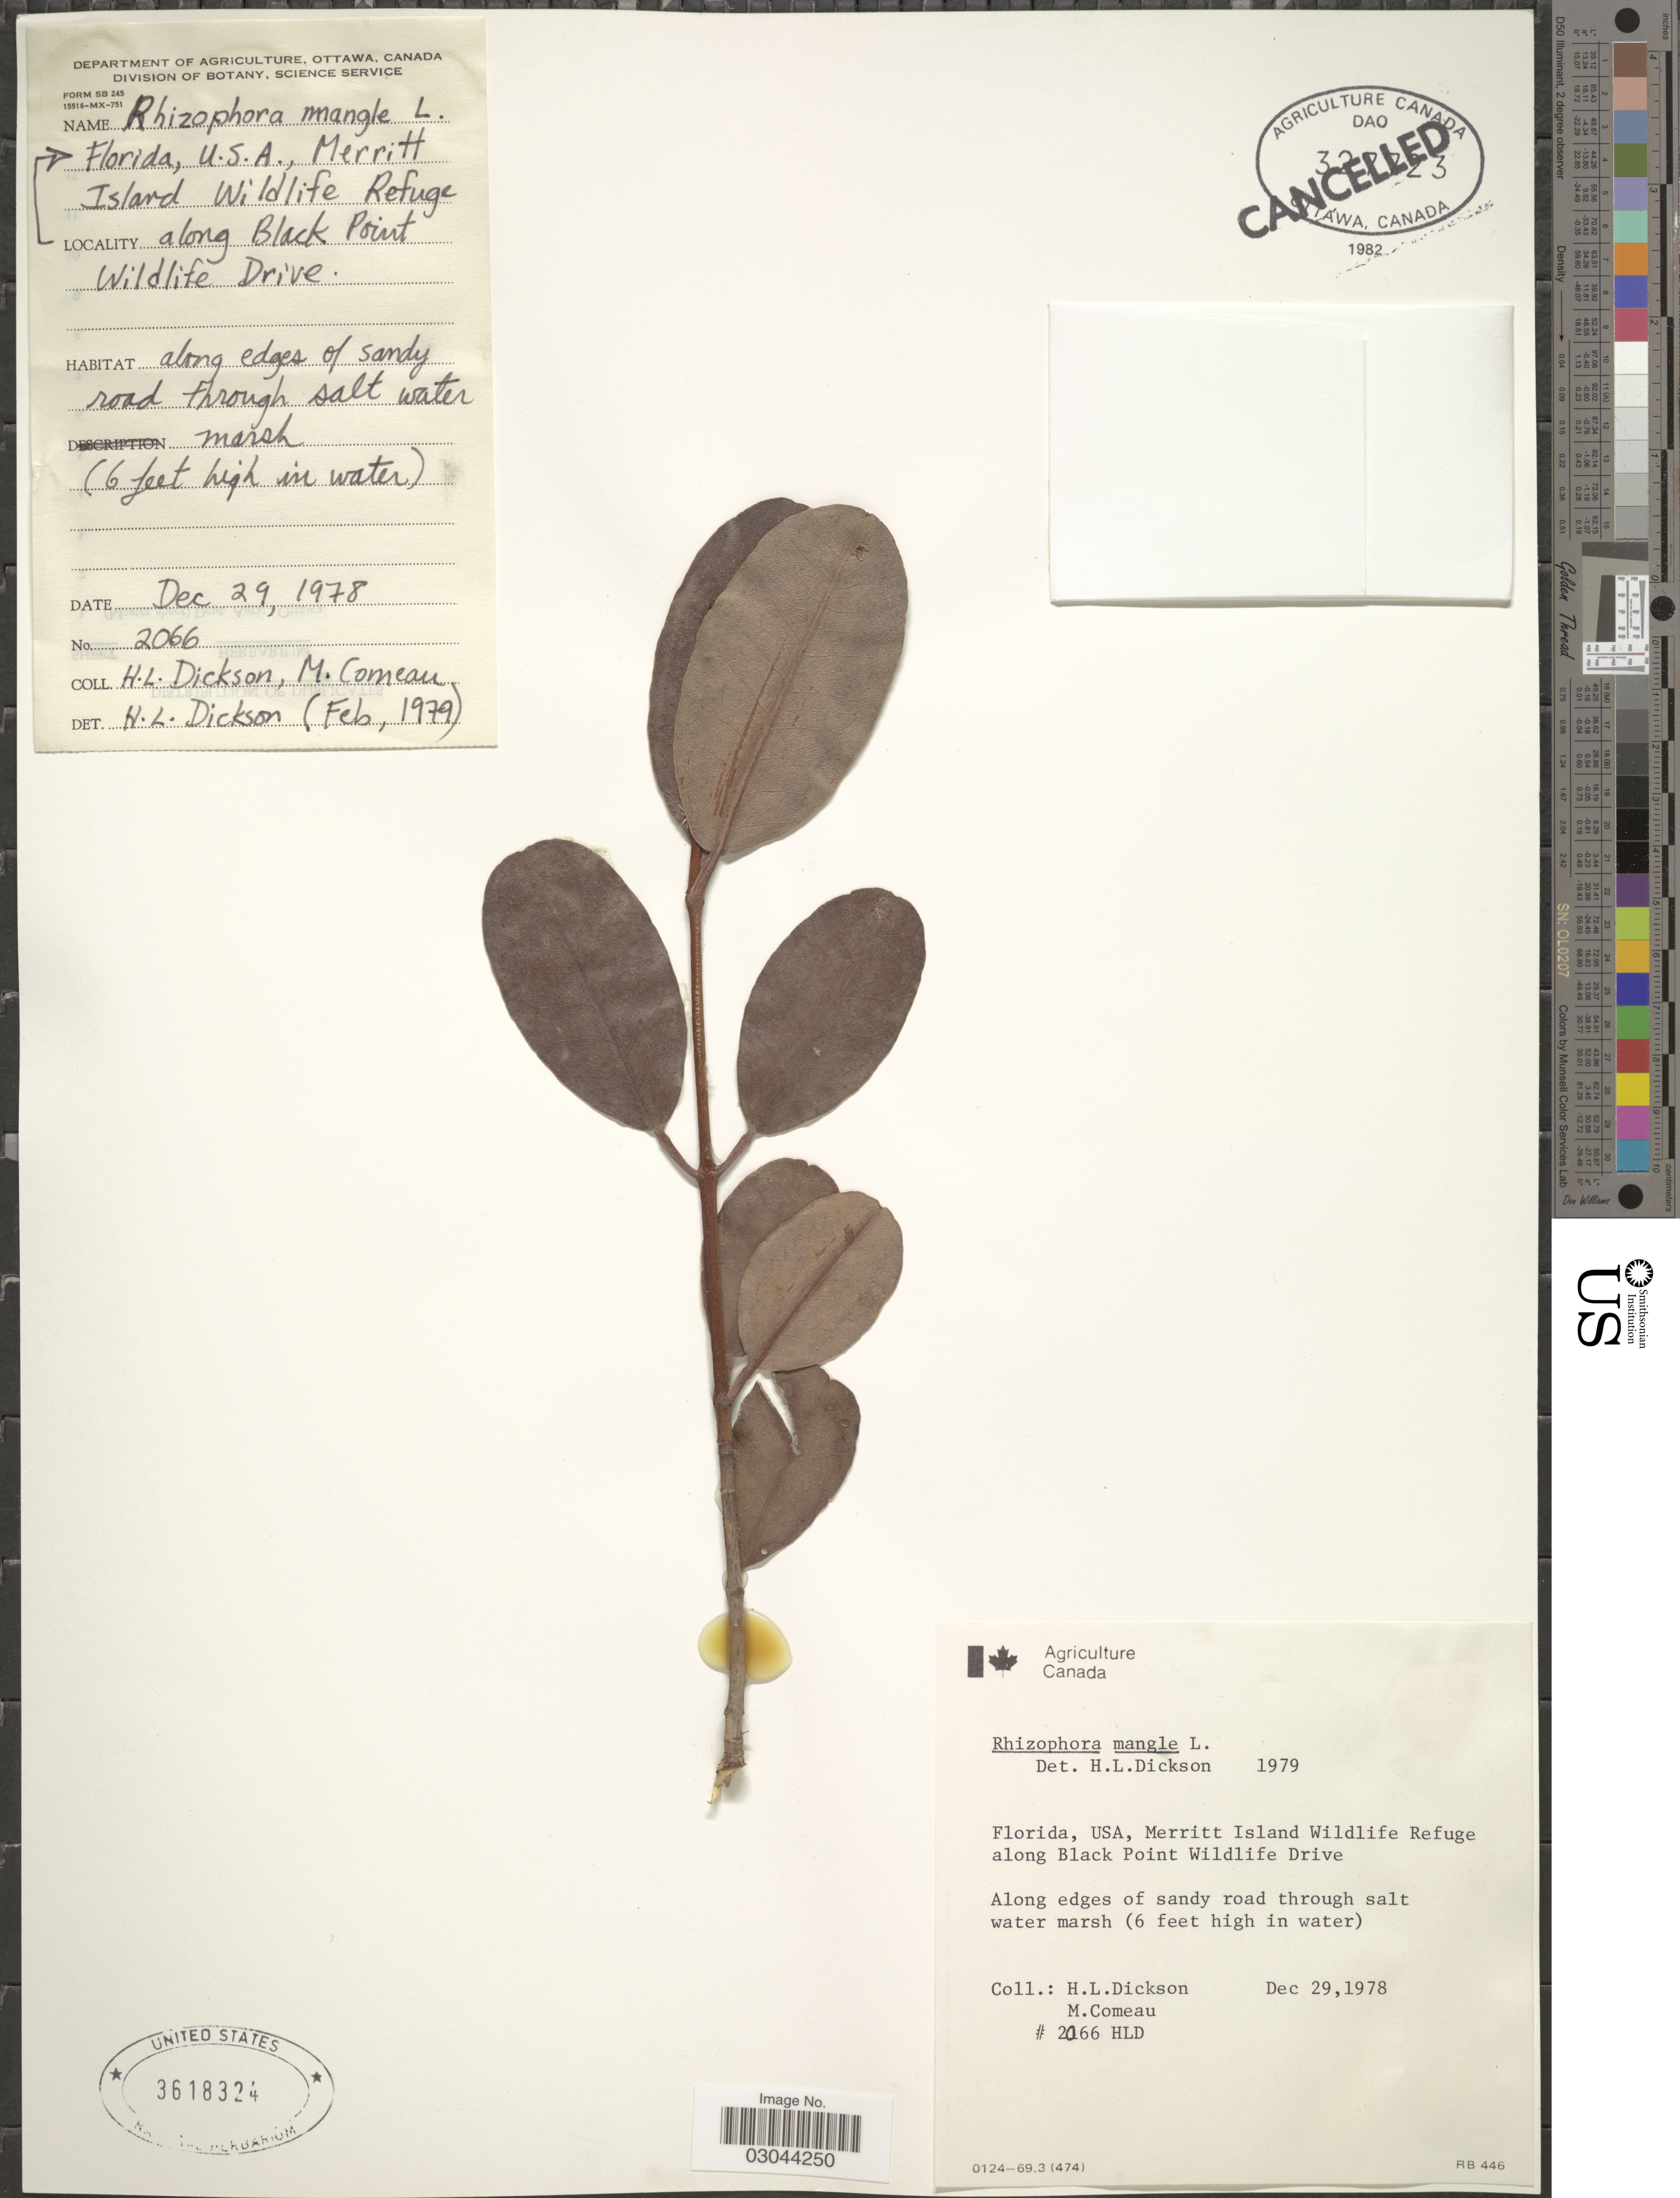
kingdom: Plantae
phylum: Tracheophyta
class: Magnoliopsida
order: Malpighiales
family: Rhizophoraceae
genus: Rhizophora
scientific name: Rhizophora mangle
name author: L.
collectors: H. Dickson & M. Comeau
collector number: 2066HLD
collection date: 1978-12-29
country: United States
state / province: Florida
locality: Merritt Island Wildlife Refuge along Black Point Wildlife Drive. Along edges of sandy road through salt water marsh (6 feet high in water).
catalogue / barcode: US 3618324